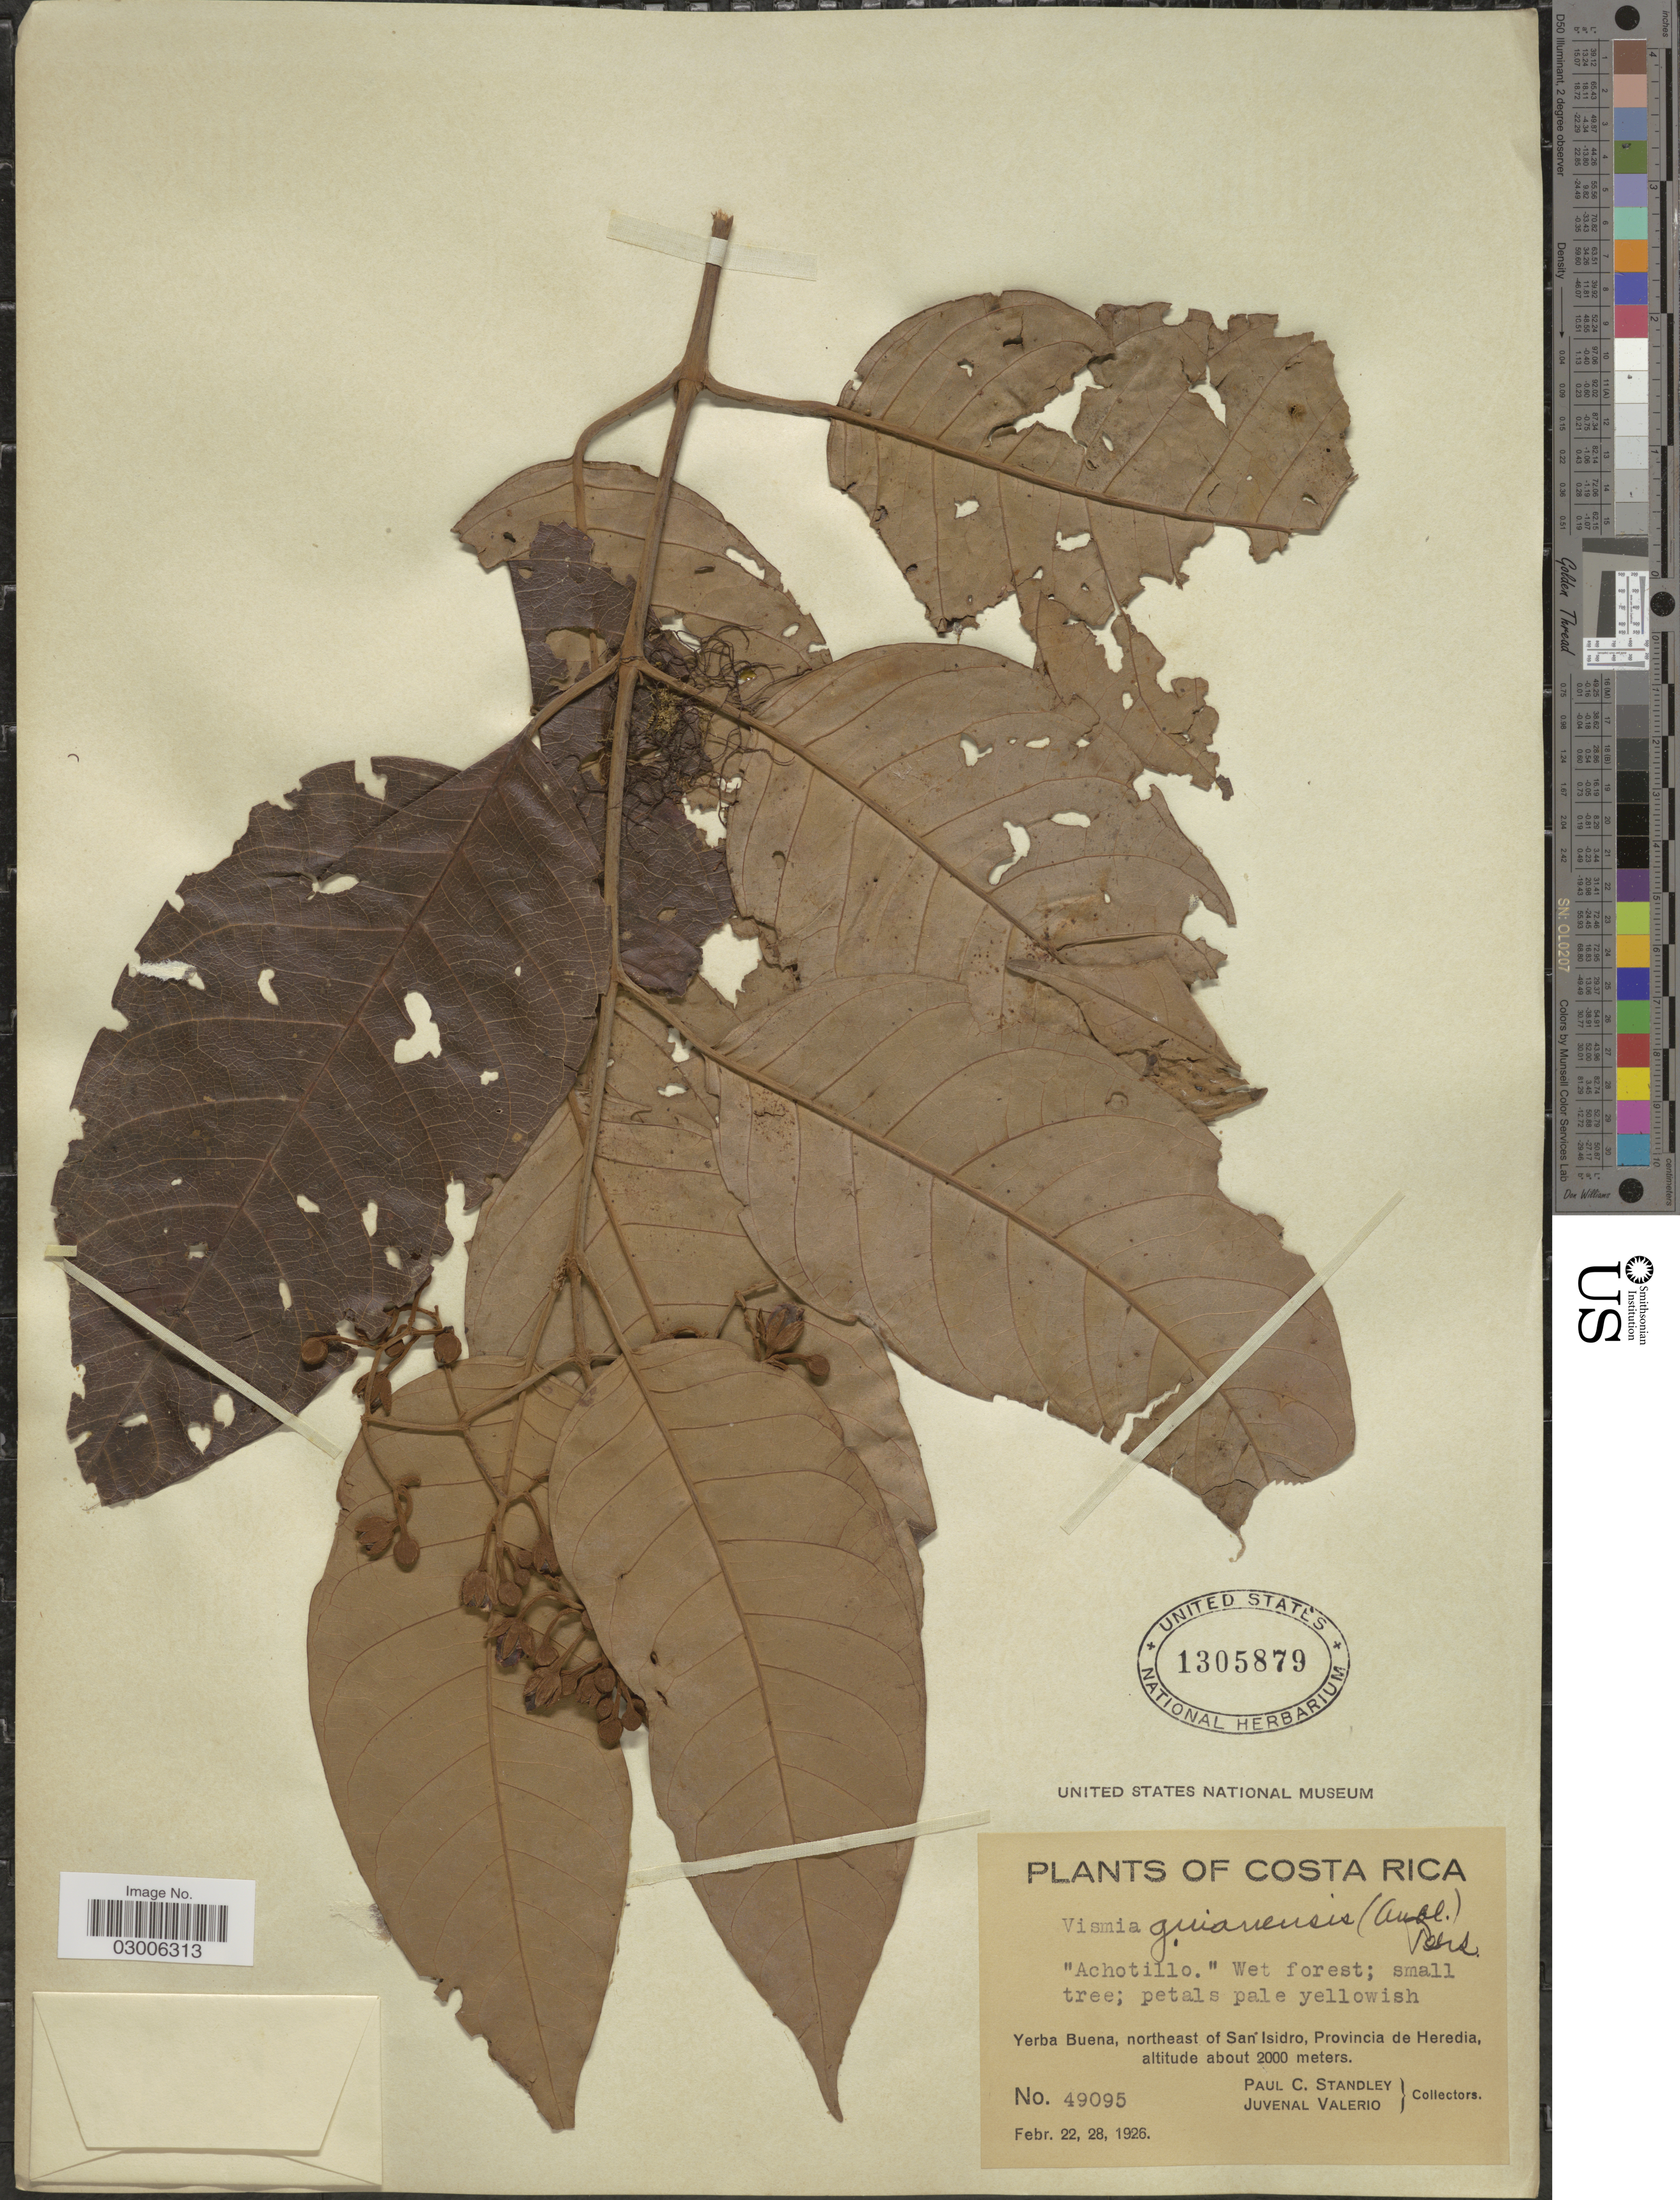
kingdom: Plantae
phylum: Tracheophyta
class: Magnoliopsida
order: Malpighiales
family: Hypericaceae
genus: Vismia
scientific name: Vismia guianensis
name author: (Aubl.) Pers.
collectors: P. C. Standley & J. Valerio R.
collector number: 49095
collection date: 1926-02-22/1926-02-28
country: Costa Rica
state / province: Heredia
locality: Yerba Buena, northeast of San Isidro.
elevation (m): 2000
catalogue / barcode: US 1305879